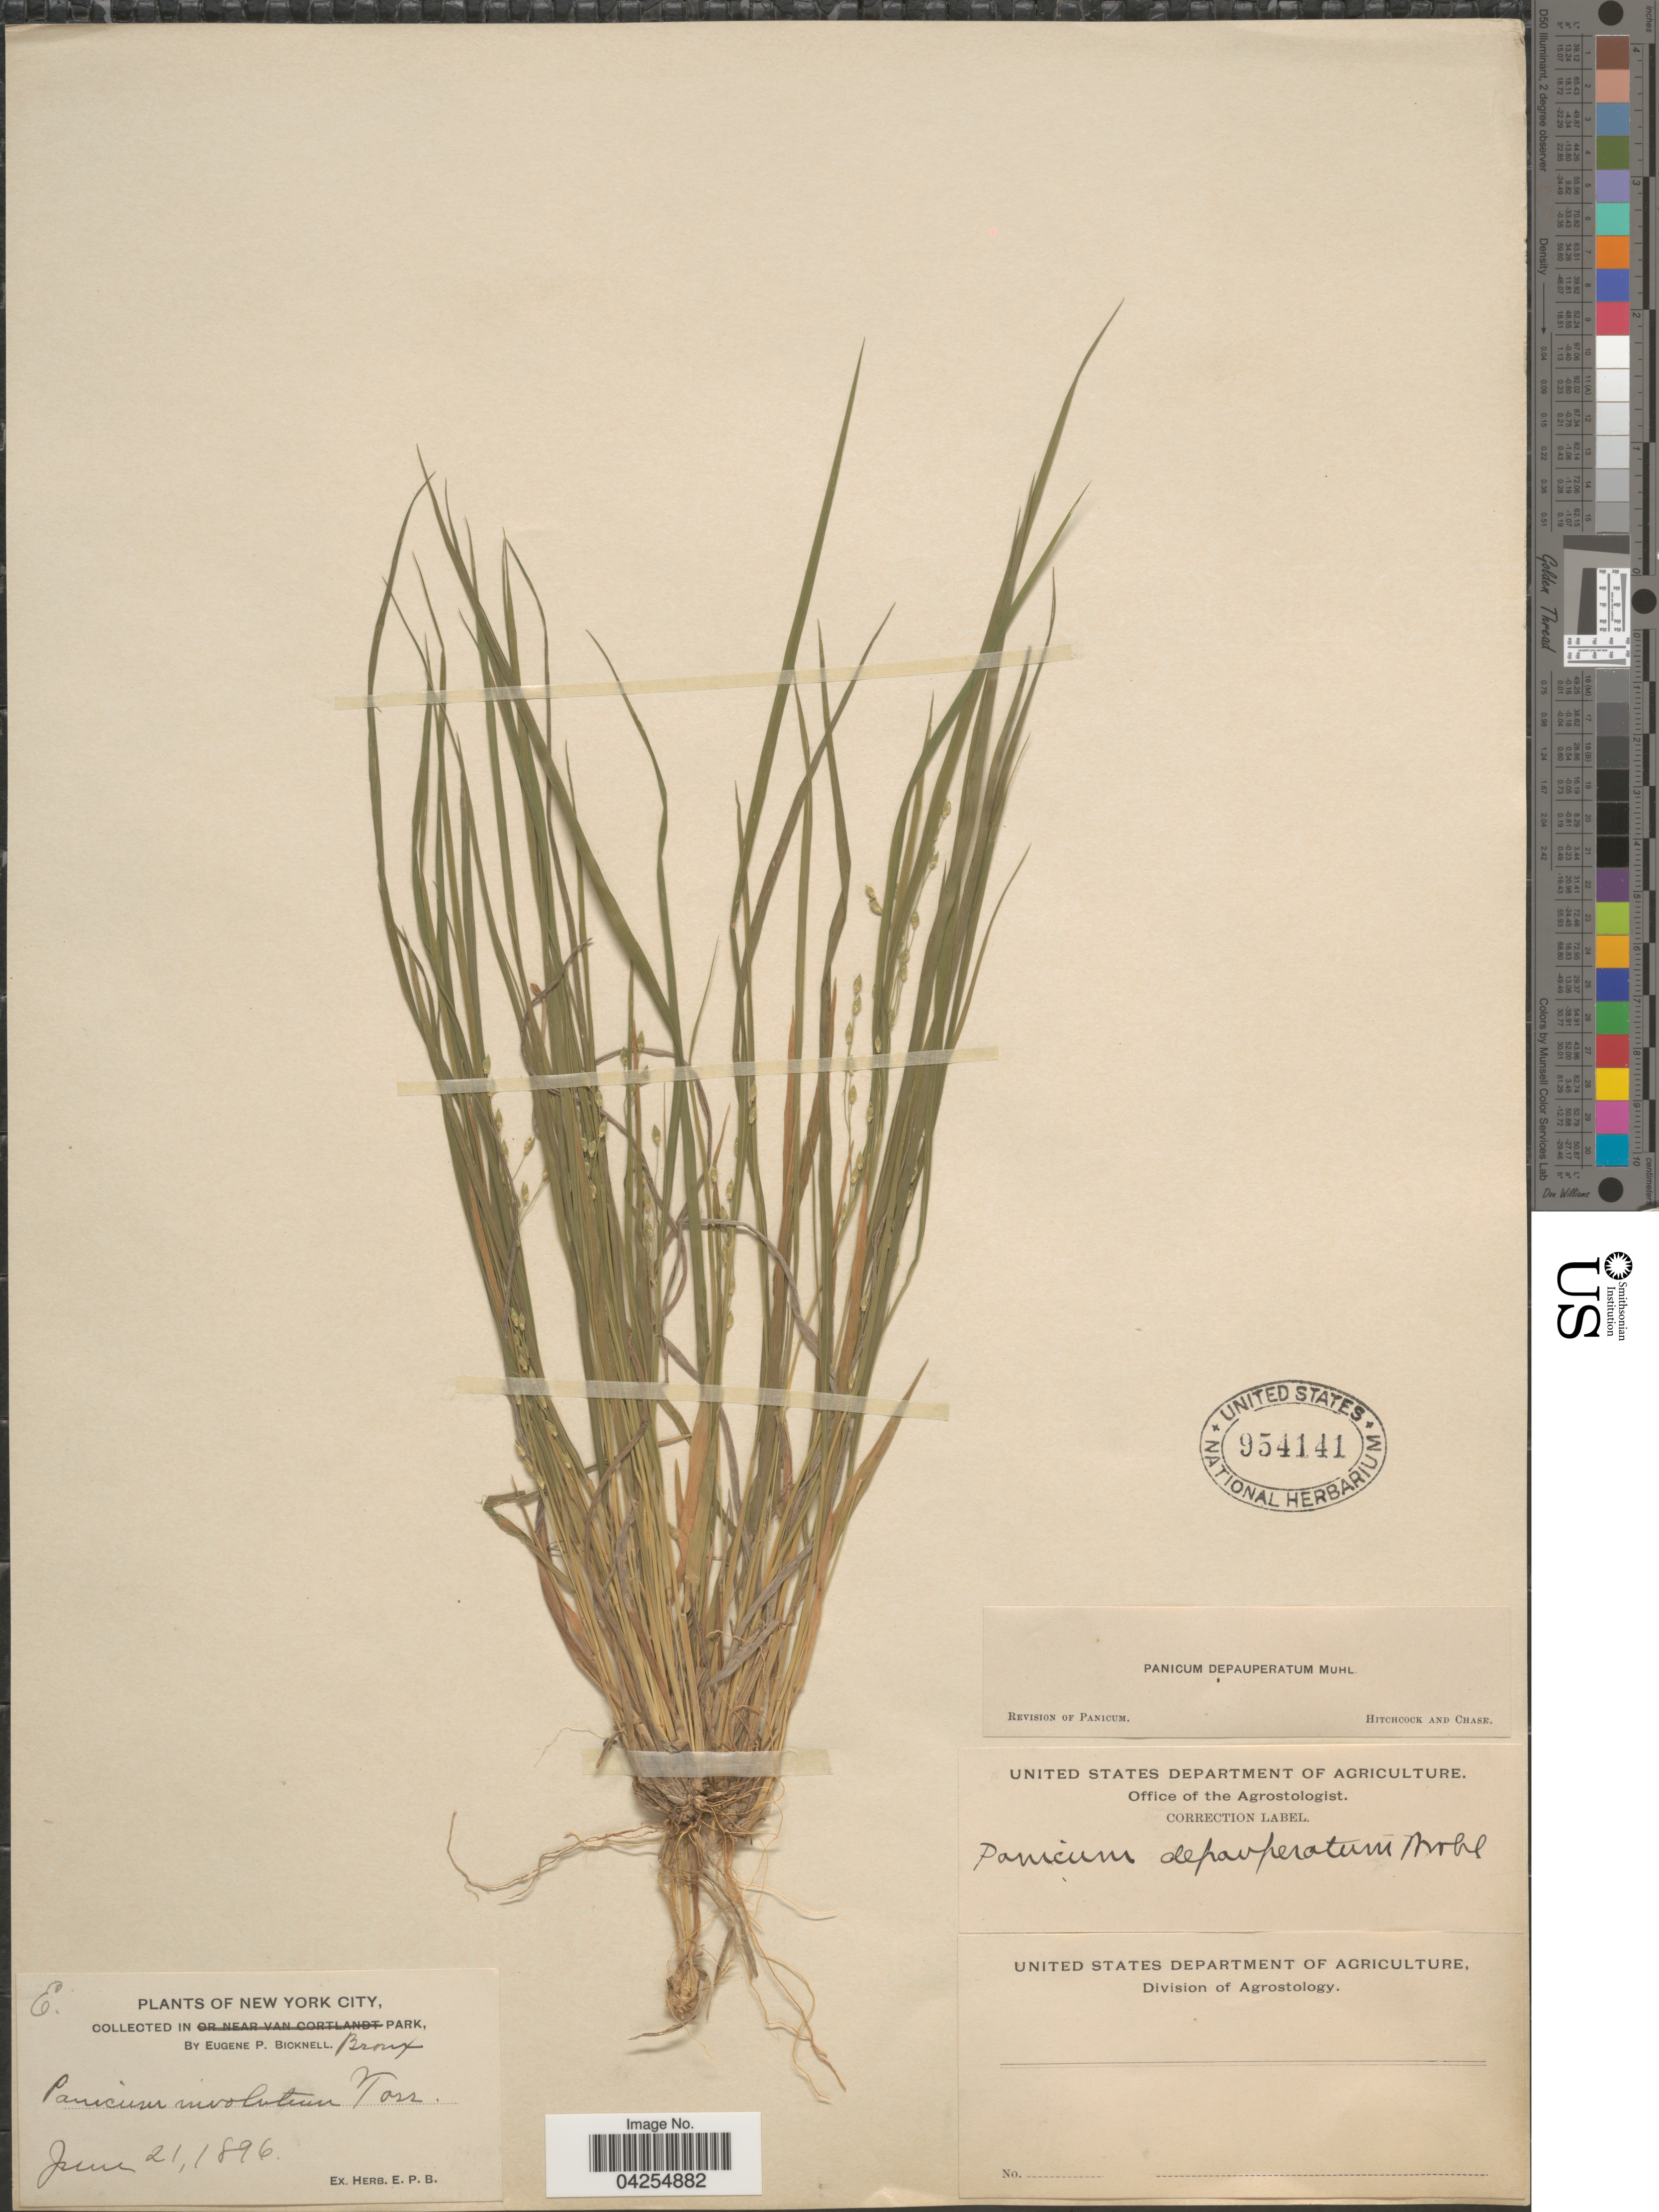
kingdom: Plantae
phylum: Tracheophyta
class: Liliopsida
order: Poales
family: Poaceae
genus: Dichanthelium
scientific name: Dichanthelium depauperatum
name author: (Muhl.) Gould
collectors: E. P. Bicknell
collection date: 1896-06-21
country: United States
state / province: New York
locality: New York City. In Bronx Park.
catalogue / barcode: US 954141